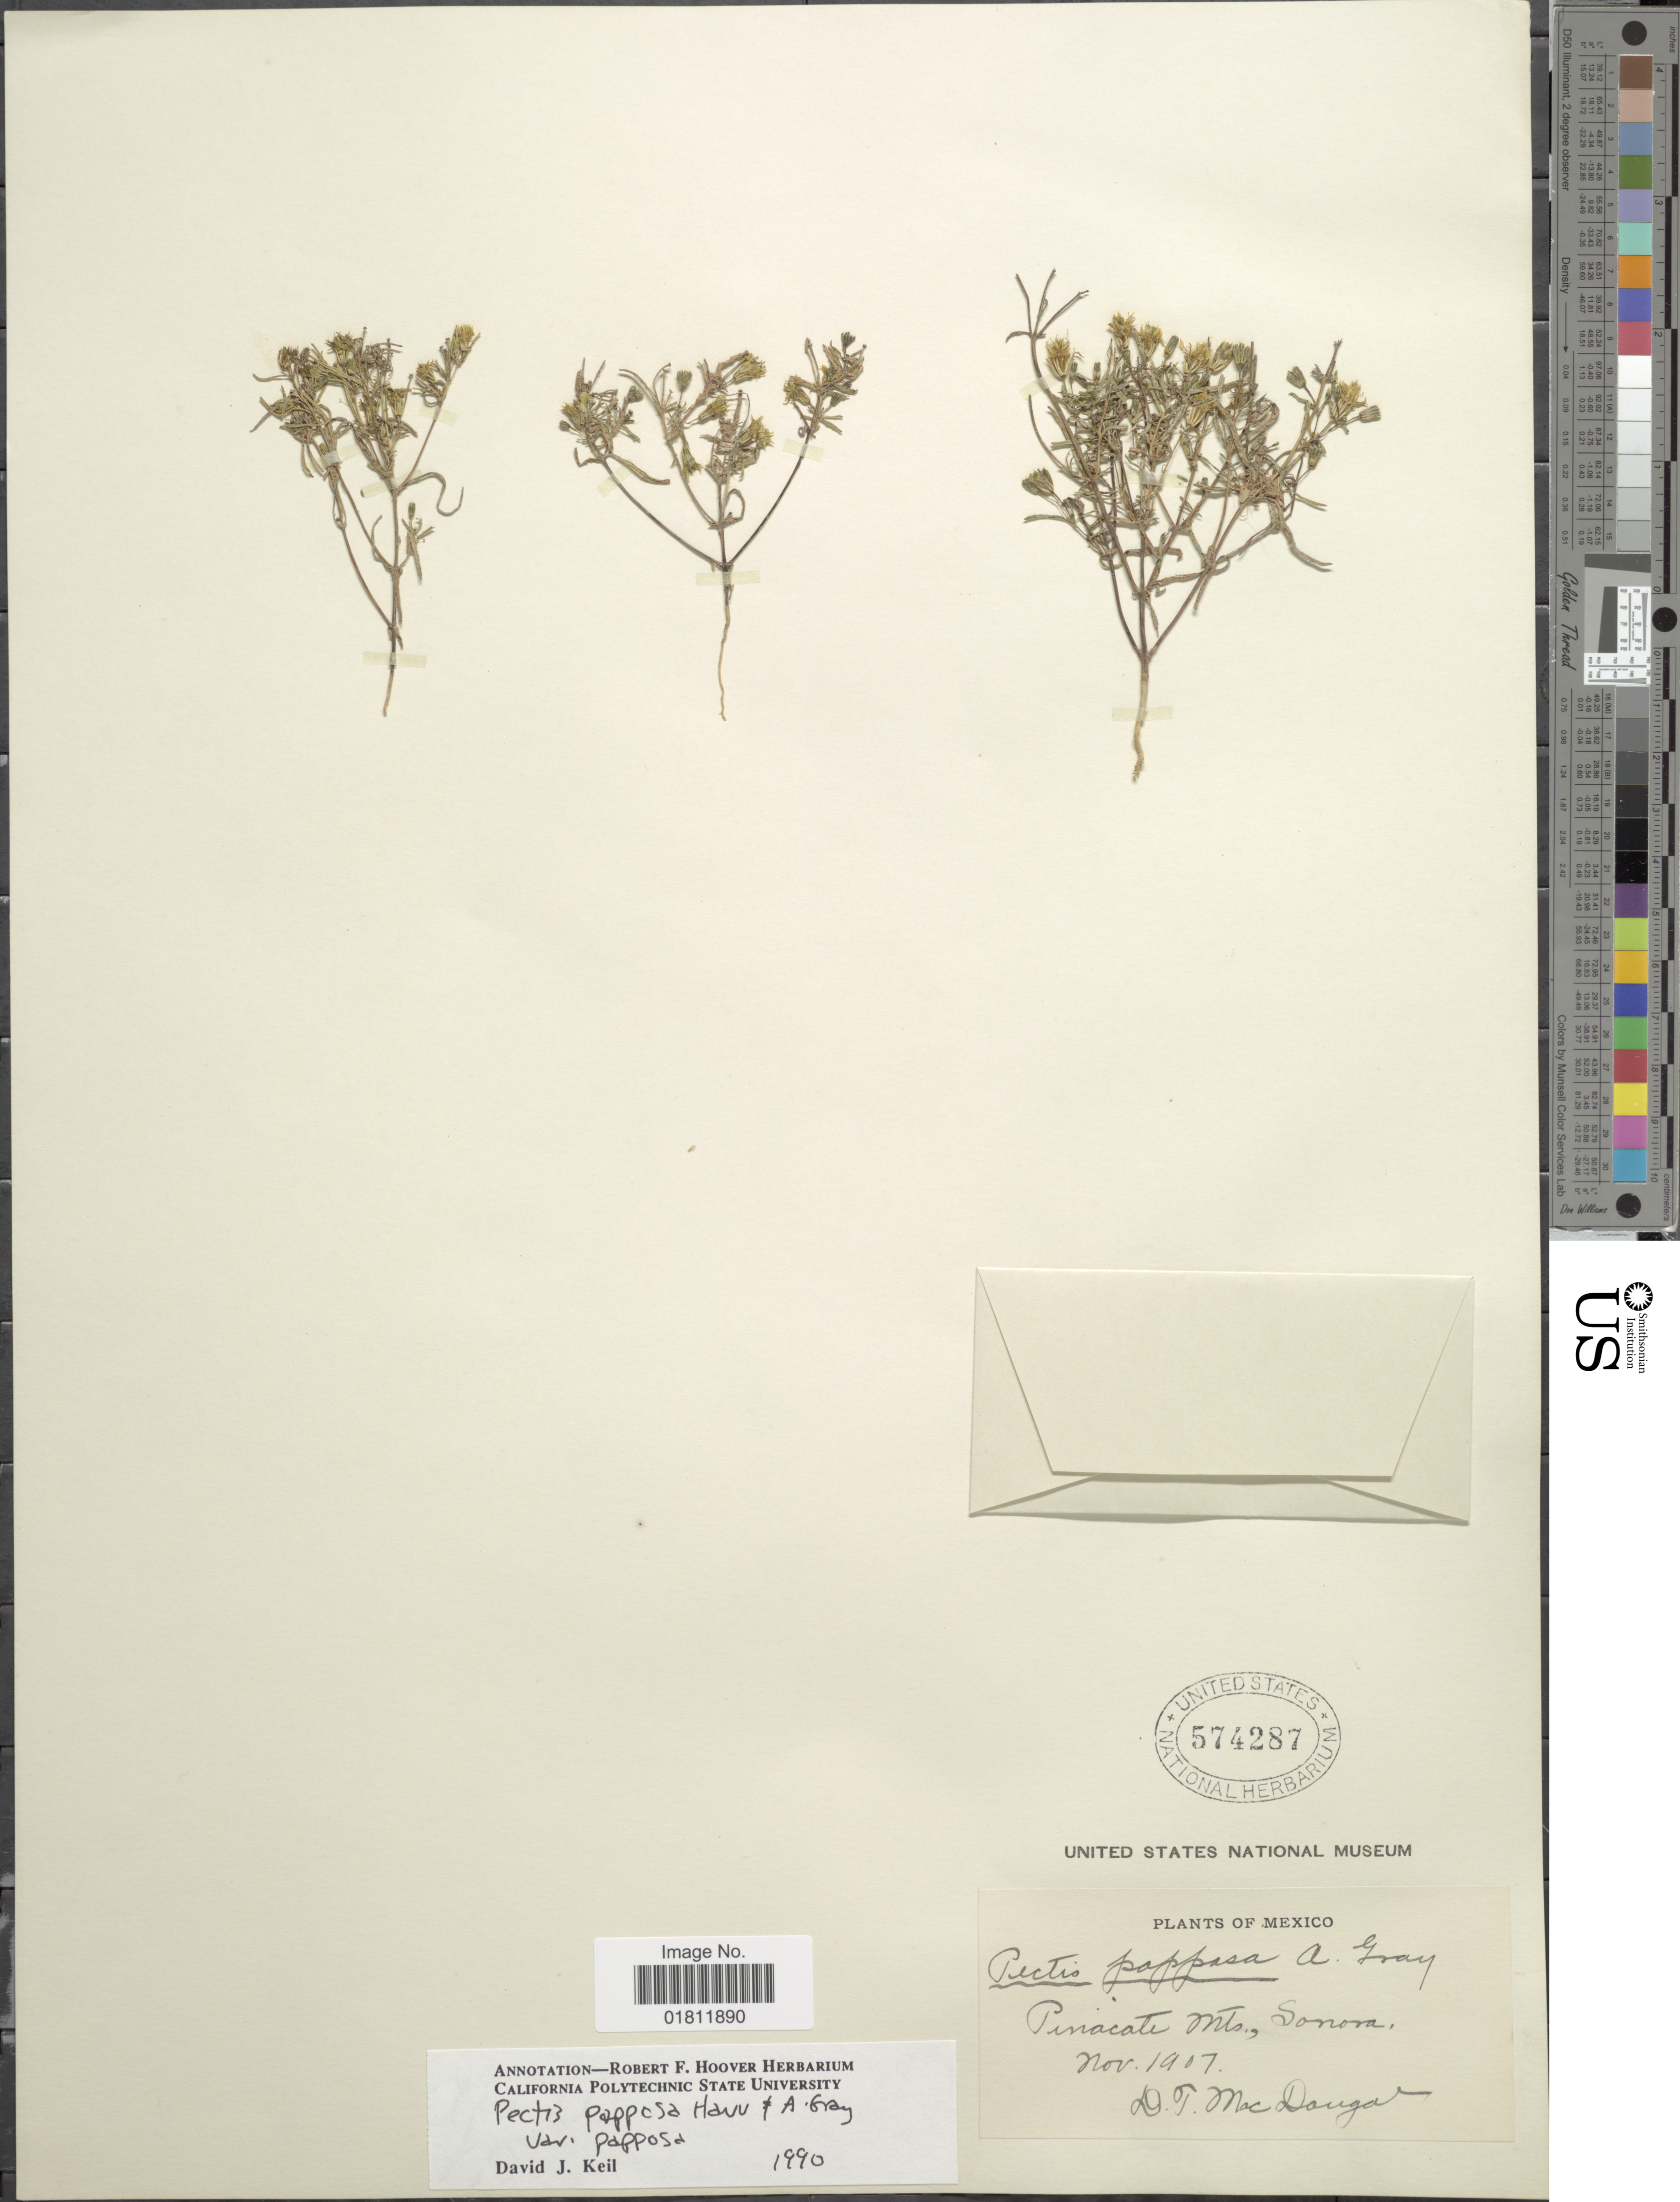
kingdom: Plantae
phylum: Tracheophyta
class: Magnoliopsida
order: Asterales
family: Asteraceae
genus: Pectis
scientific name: Pectis papposa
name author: Harv. & A. Gray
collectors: D. T. MacDougal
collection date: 1907-11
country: Mexico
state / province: Sonora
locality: Pinacate Mts. Sonora.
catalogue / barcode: US 574287